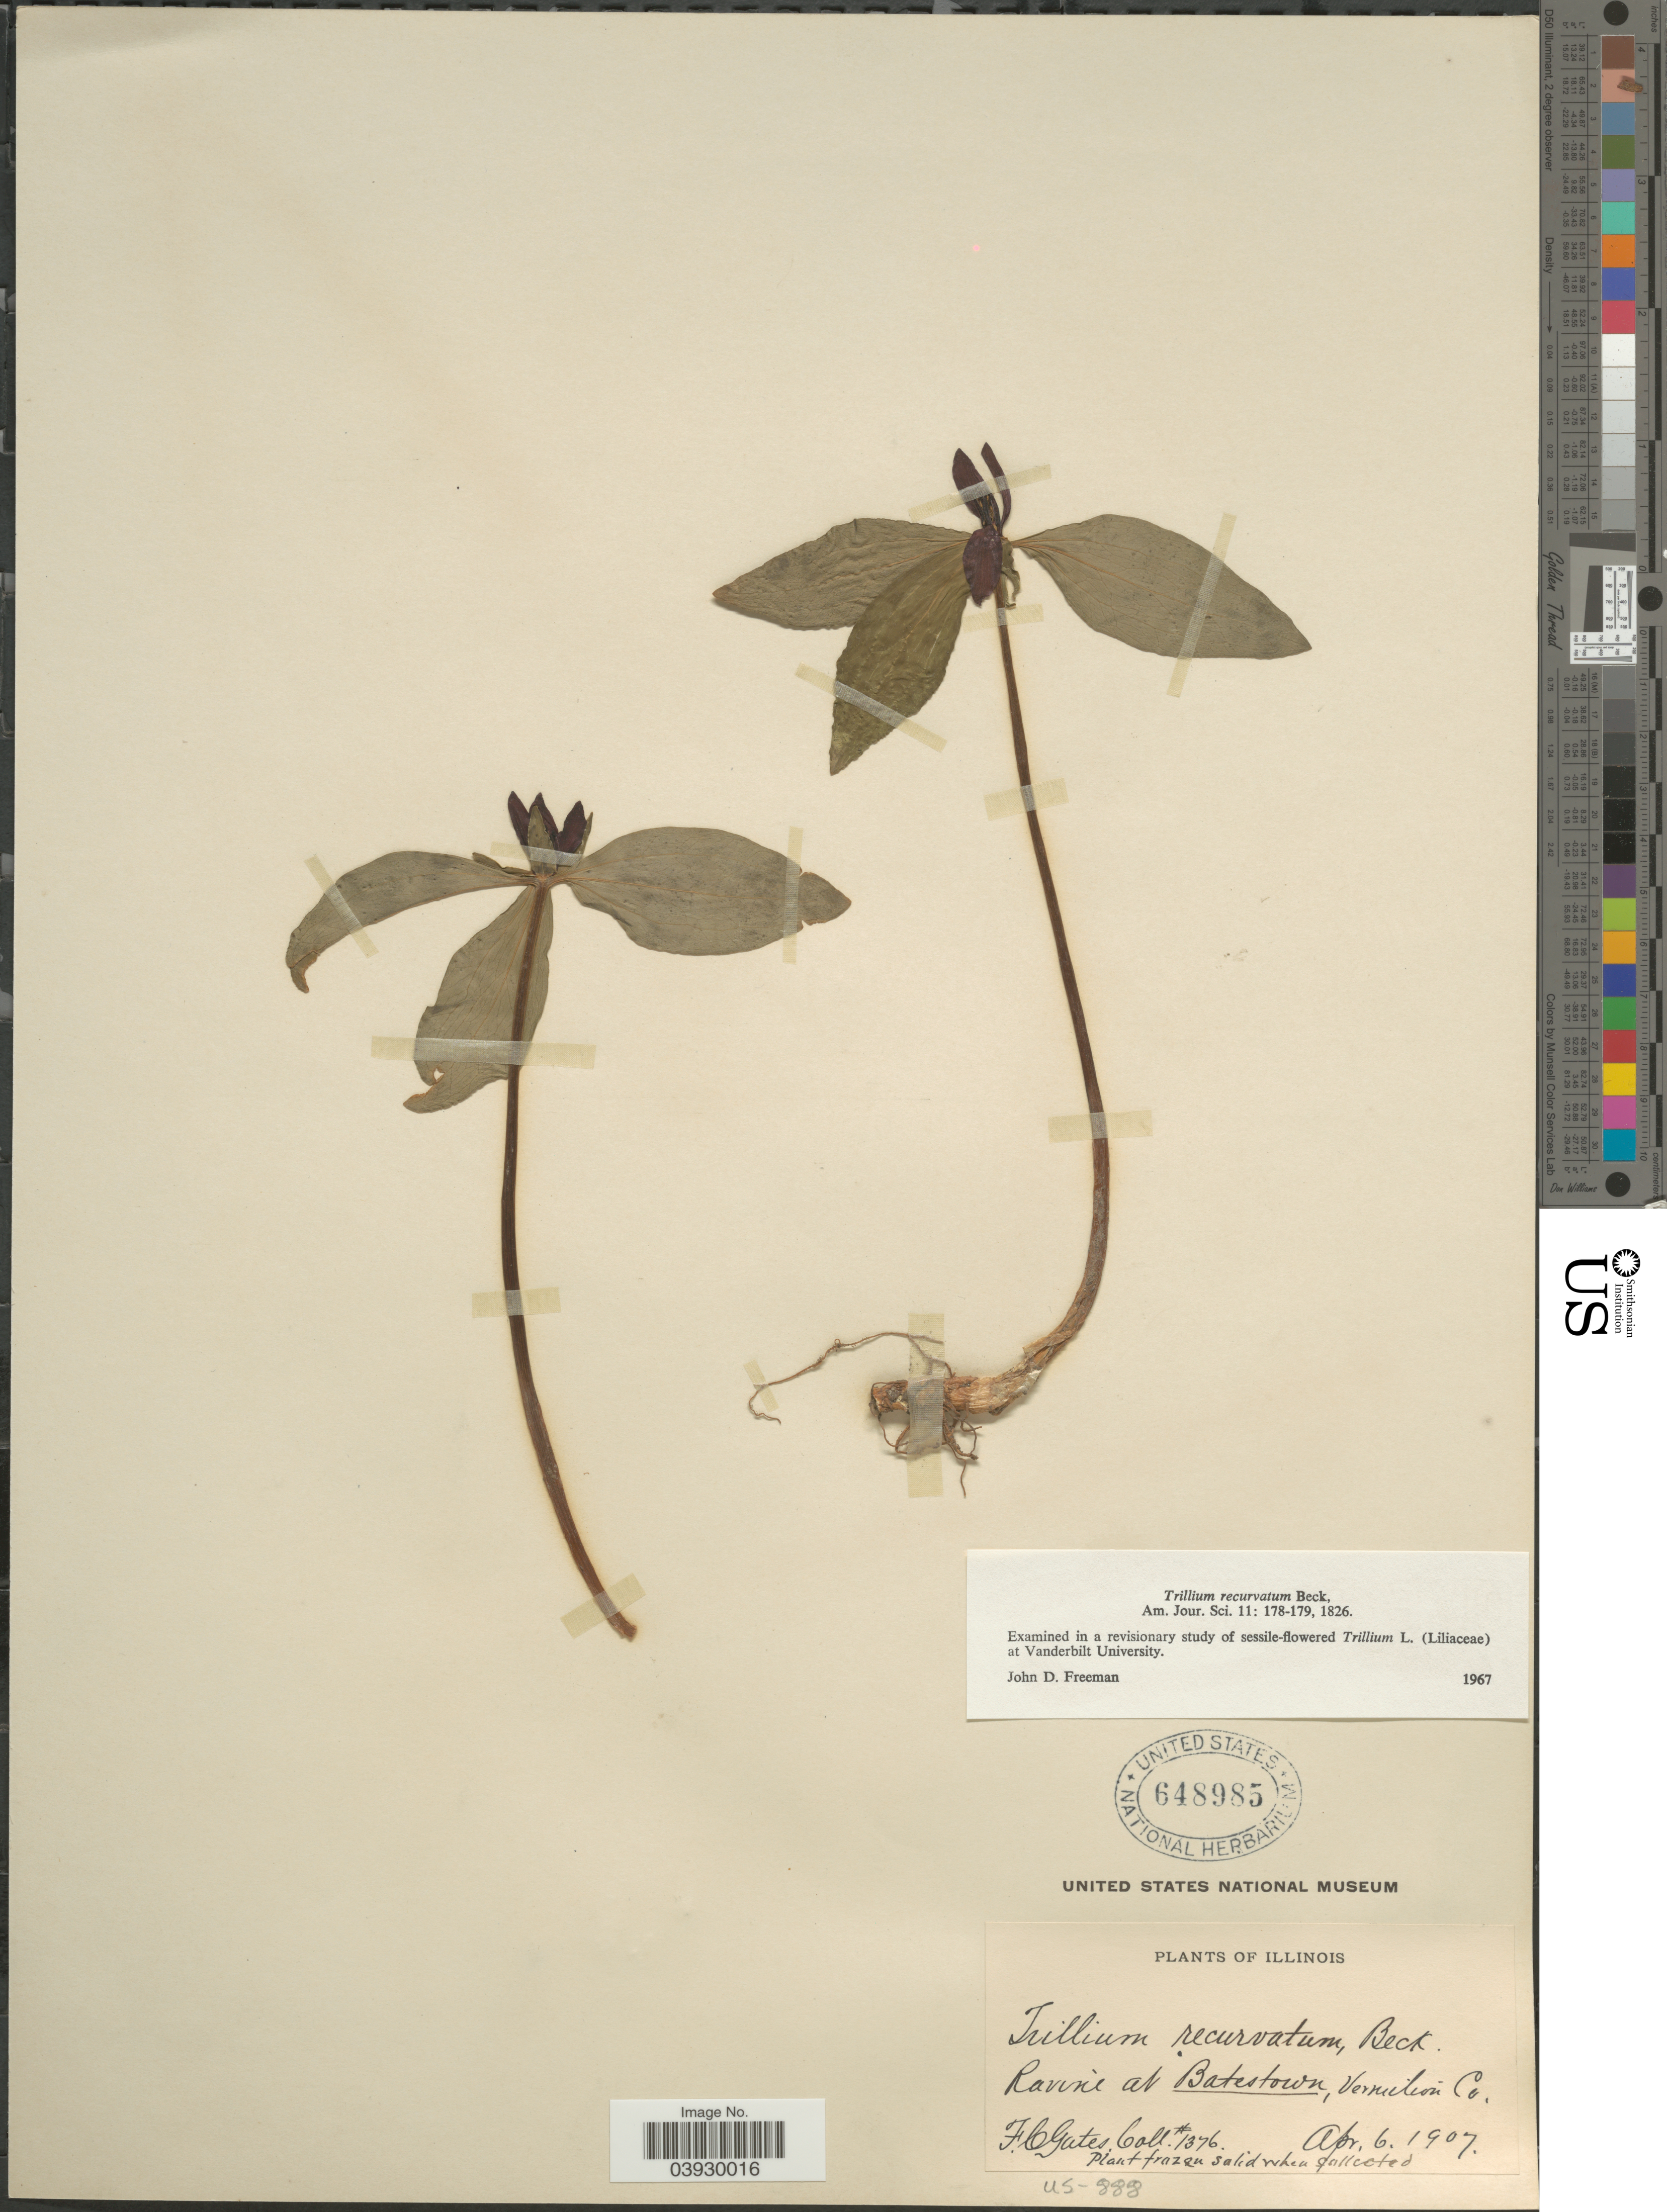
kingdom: Plantae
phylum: Tracheophyta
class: Liliopsida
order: Liliales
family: Melanthiaceae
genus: Trillium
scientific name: Trillium recurvatum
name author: L.C. Beck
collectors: F. C. Gates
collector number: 1376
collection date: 1907-04-06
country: United States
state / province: Illinois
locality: Ravine at Batestown, Vermilion Co.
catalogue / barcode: US 648985